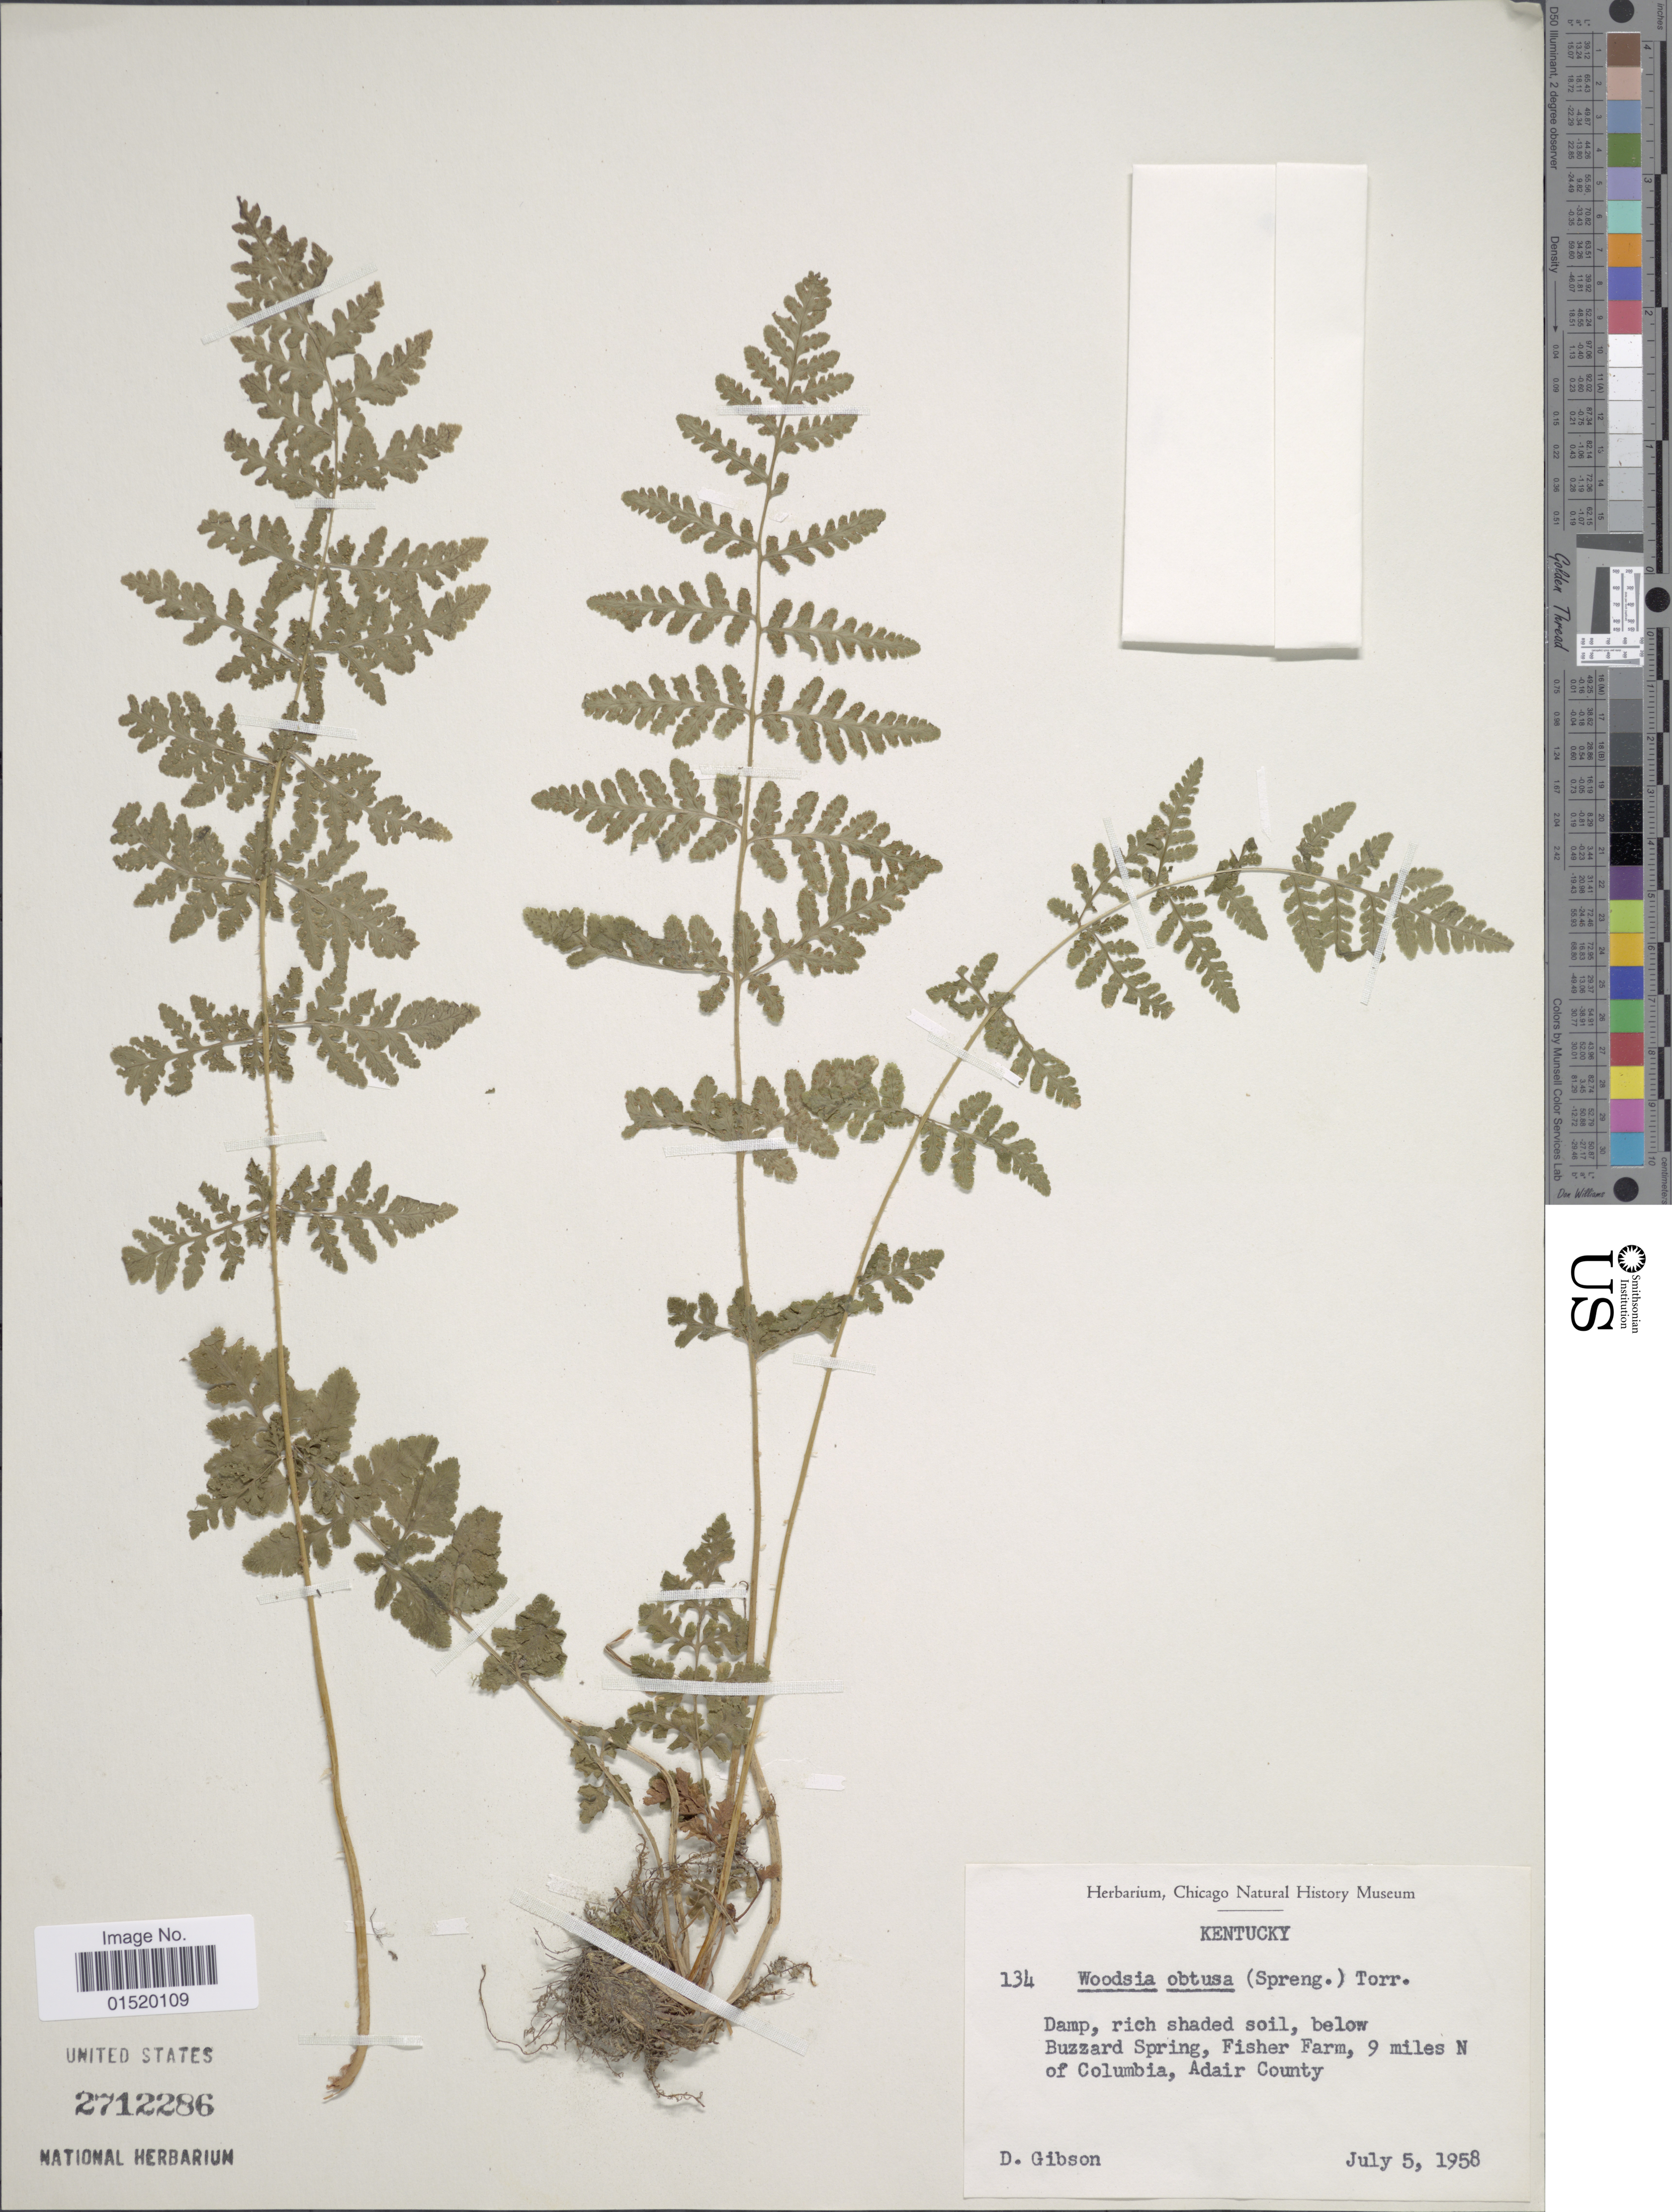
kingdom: Plantae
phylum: Tracheophyta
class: Polypodiopsida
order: Polypodiales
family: Woodsiaceae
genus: Woodsia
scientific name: Woodsia obtusa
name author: (Spreng.) Torr.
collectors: D. Gibson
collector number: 134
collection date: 1958-07-05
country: United States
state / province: Kentucky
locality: Below Buzzard Spring, Fisher Farm, 9 miles n of Columbia, Adair County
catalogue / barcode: US 2712286